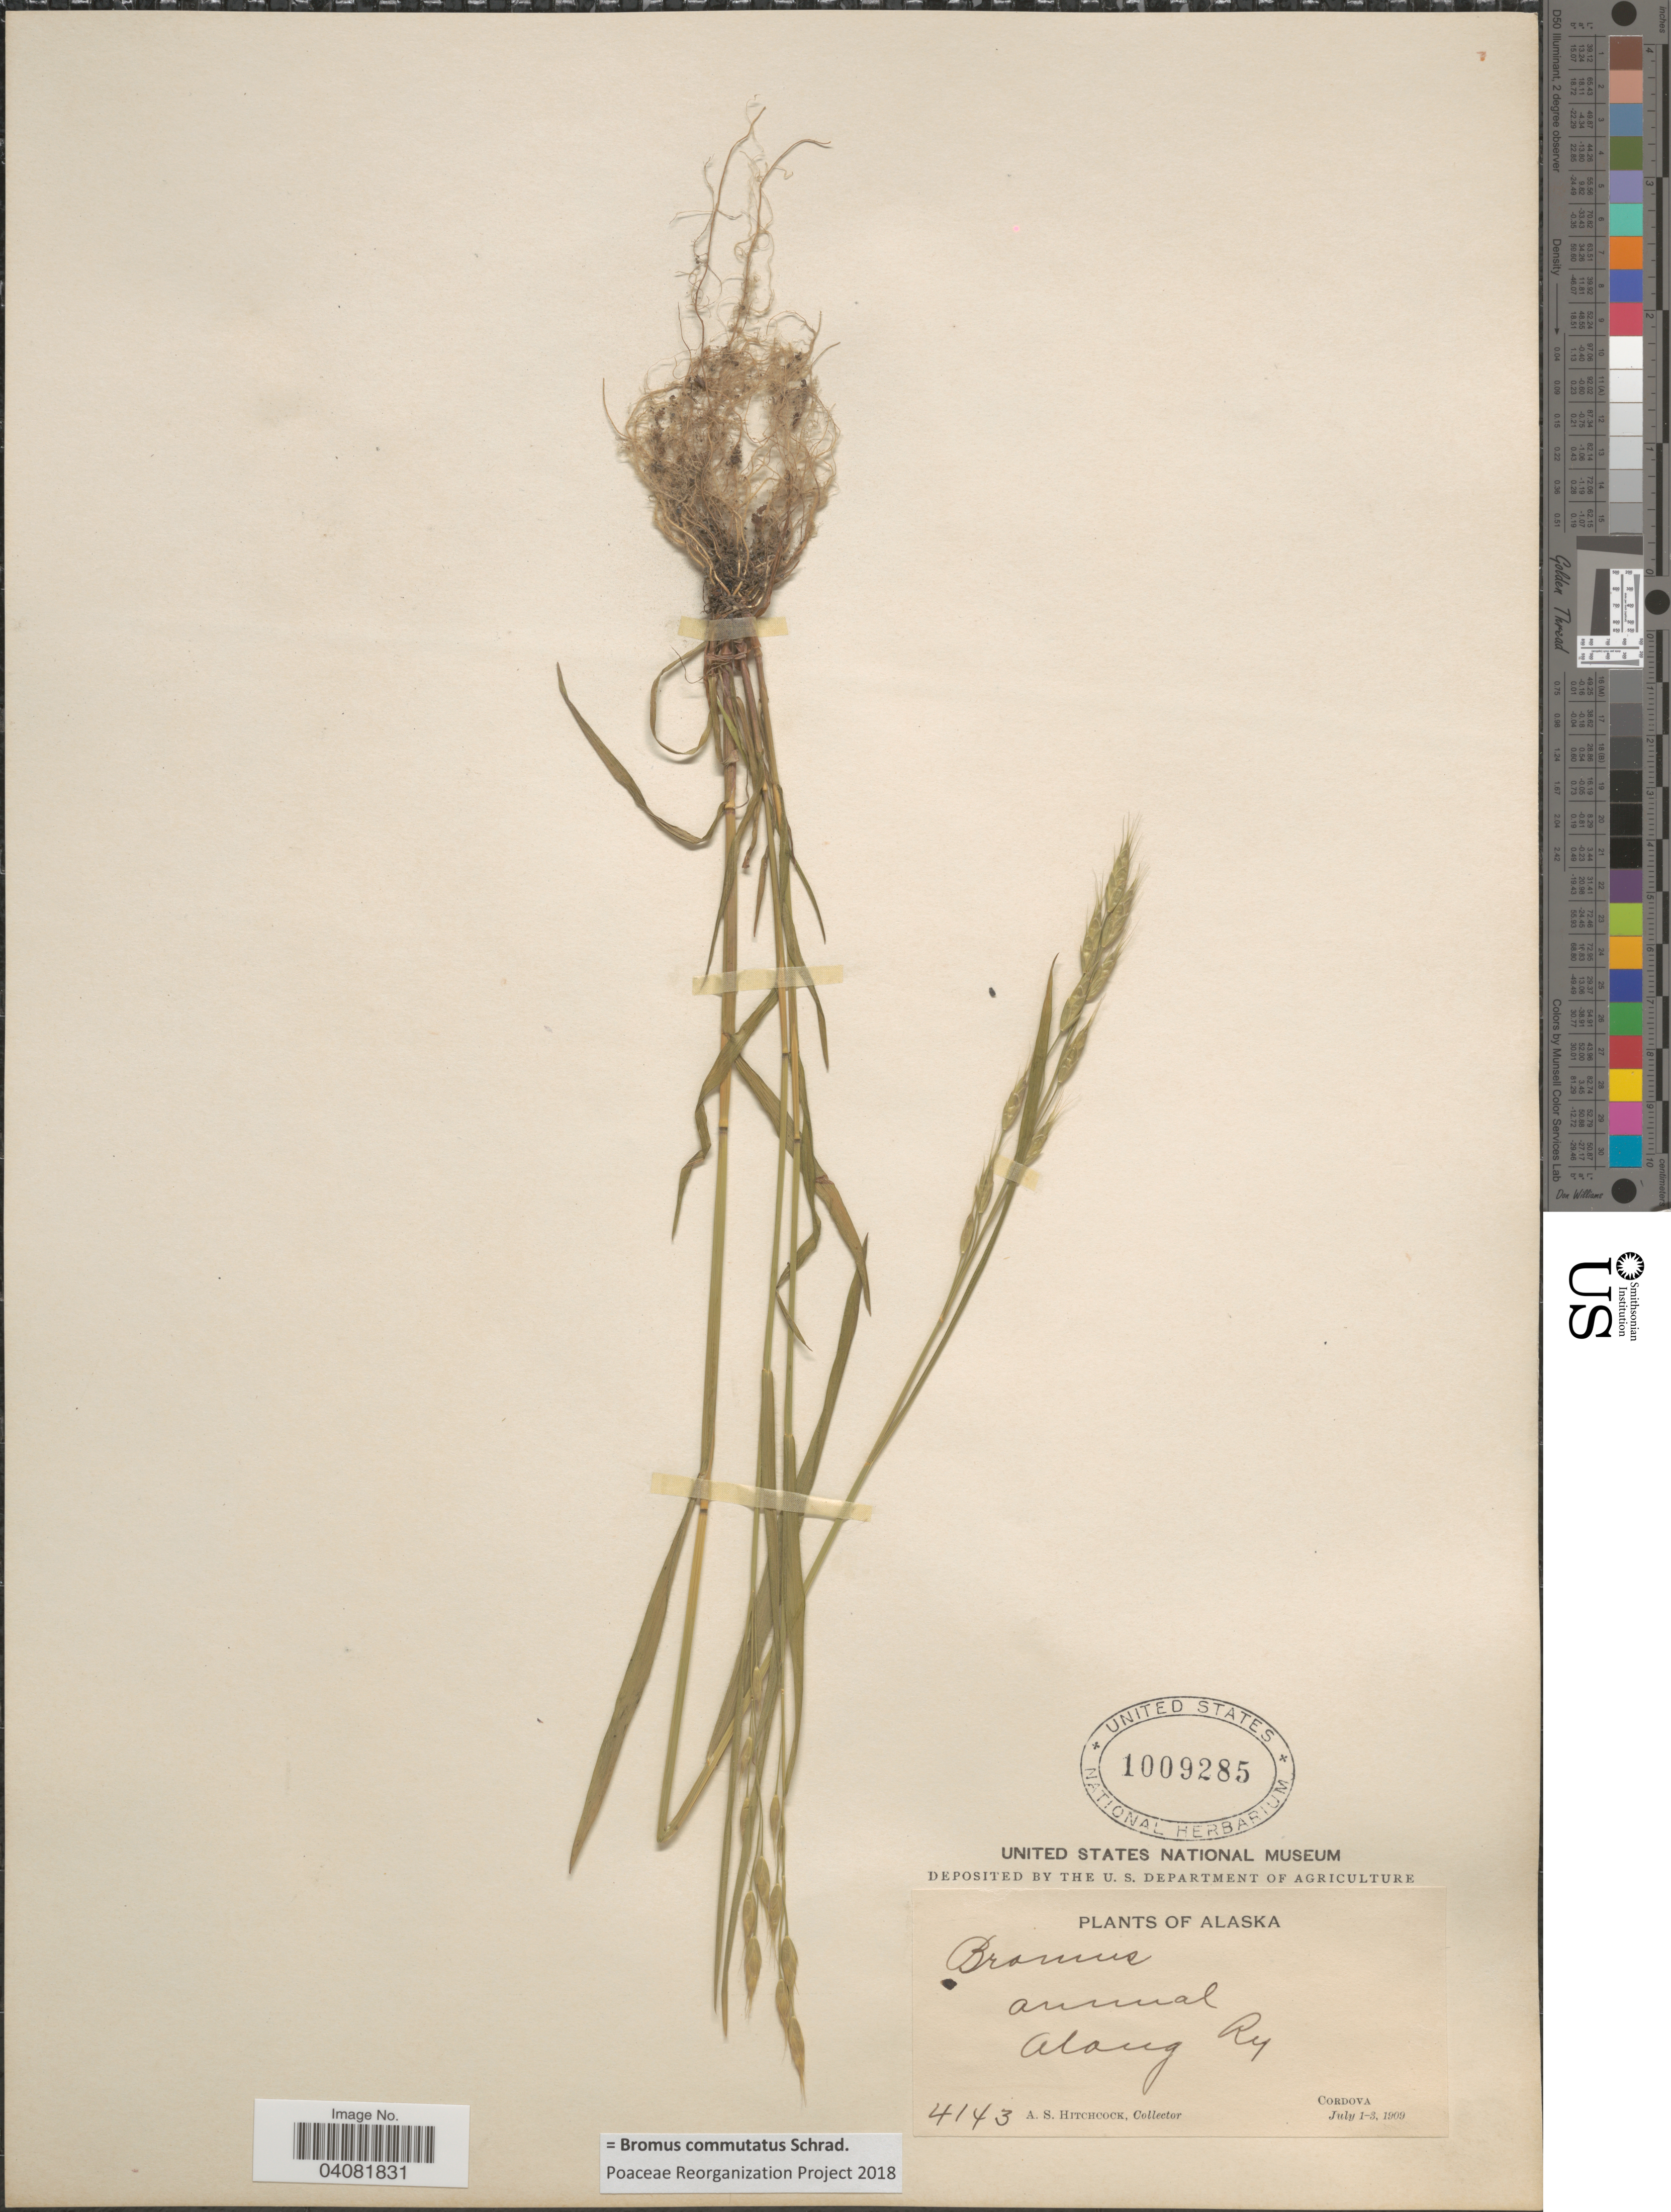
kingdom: Plantae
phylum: Tracheophyta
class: Liliopsida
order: Poales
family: Poaceae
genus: Bromus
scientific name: Bromus commutatus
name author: Schrad.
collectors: A. S. Hitchcock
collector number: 4143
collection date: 1909-07-01/1909-07-03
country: United States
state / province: Alaska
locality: Along Ry. Cordova.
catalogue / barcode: US 1009285